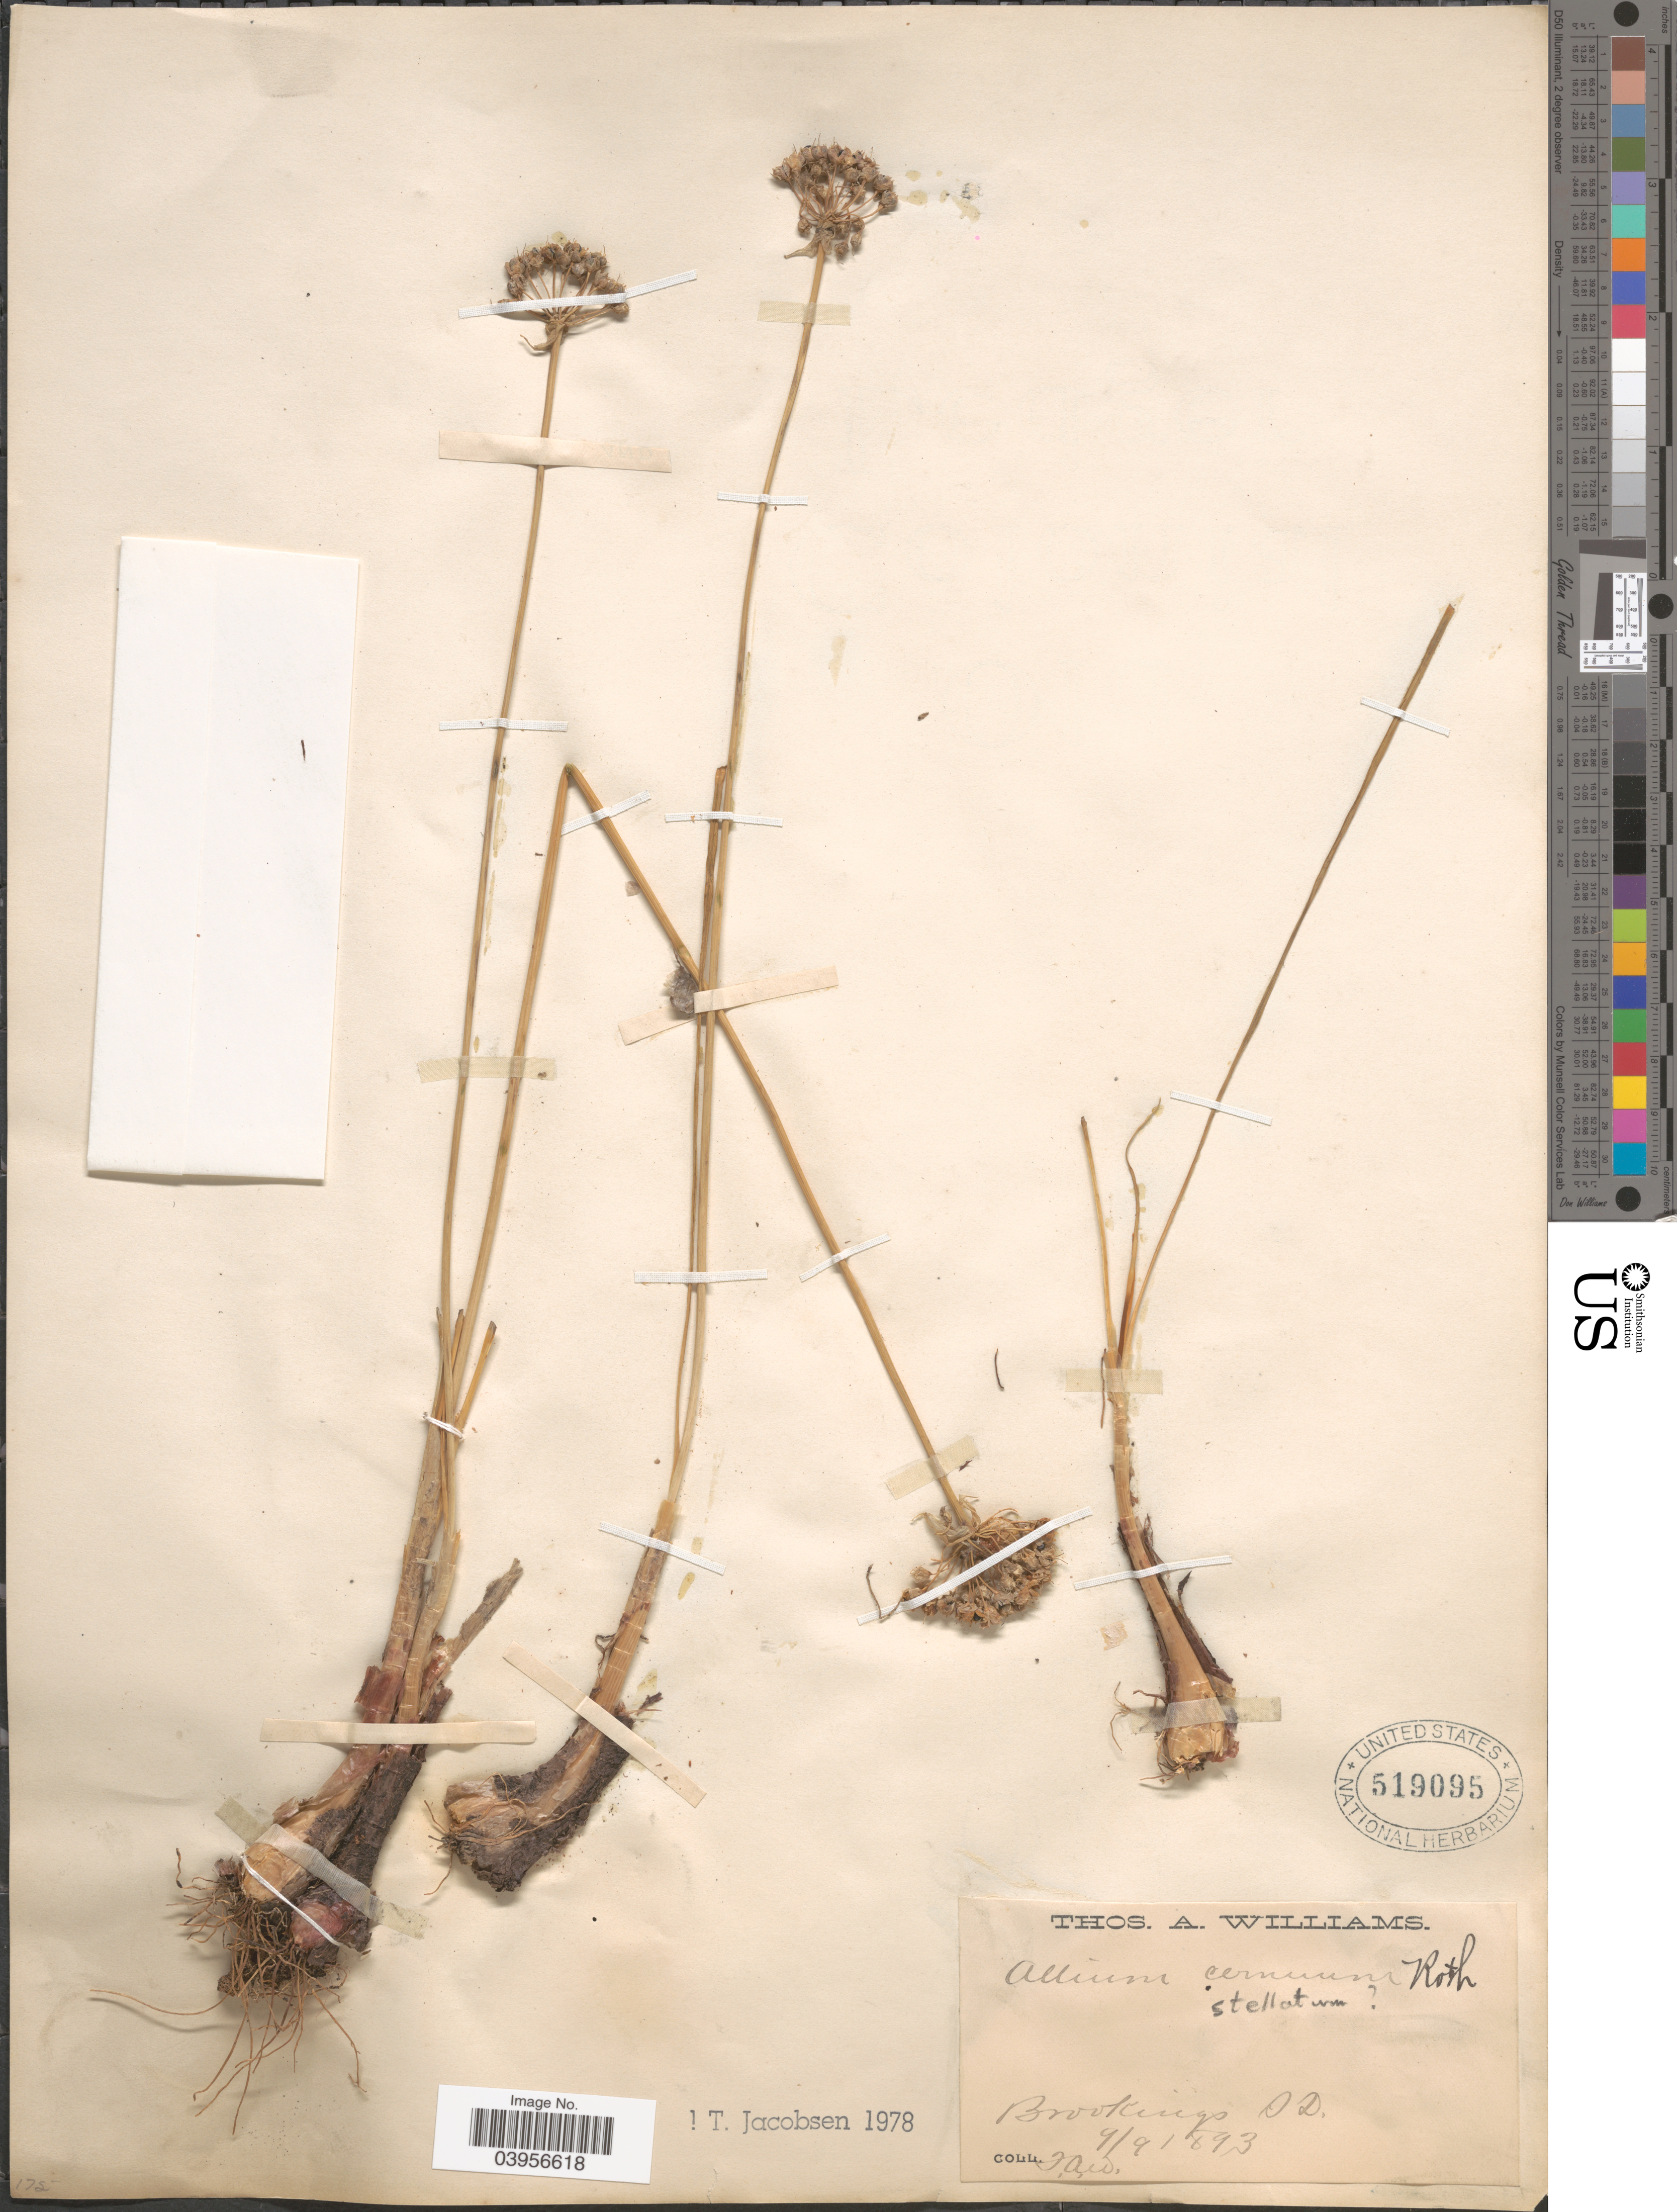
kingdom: Plantae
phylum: Tracheophyta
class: Liliopsida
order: Asparagales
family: Amaryllidaceae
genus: Allium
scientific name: Allium stellatum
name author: Nutt. ex Ker Gawl.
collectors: T. A. Williams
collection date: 1893-09-09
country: United States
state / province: South Dakota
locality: Brookings.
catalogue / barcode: US 519095